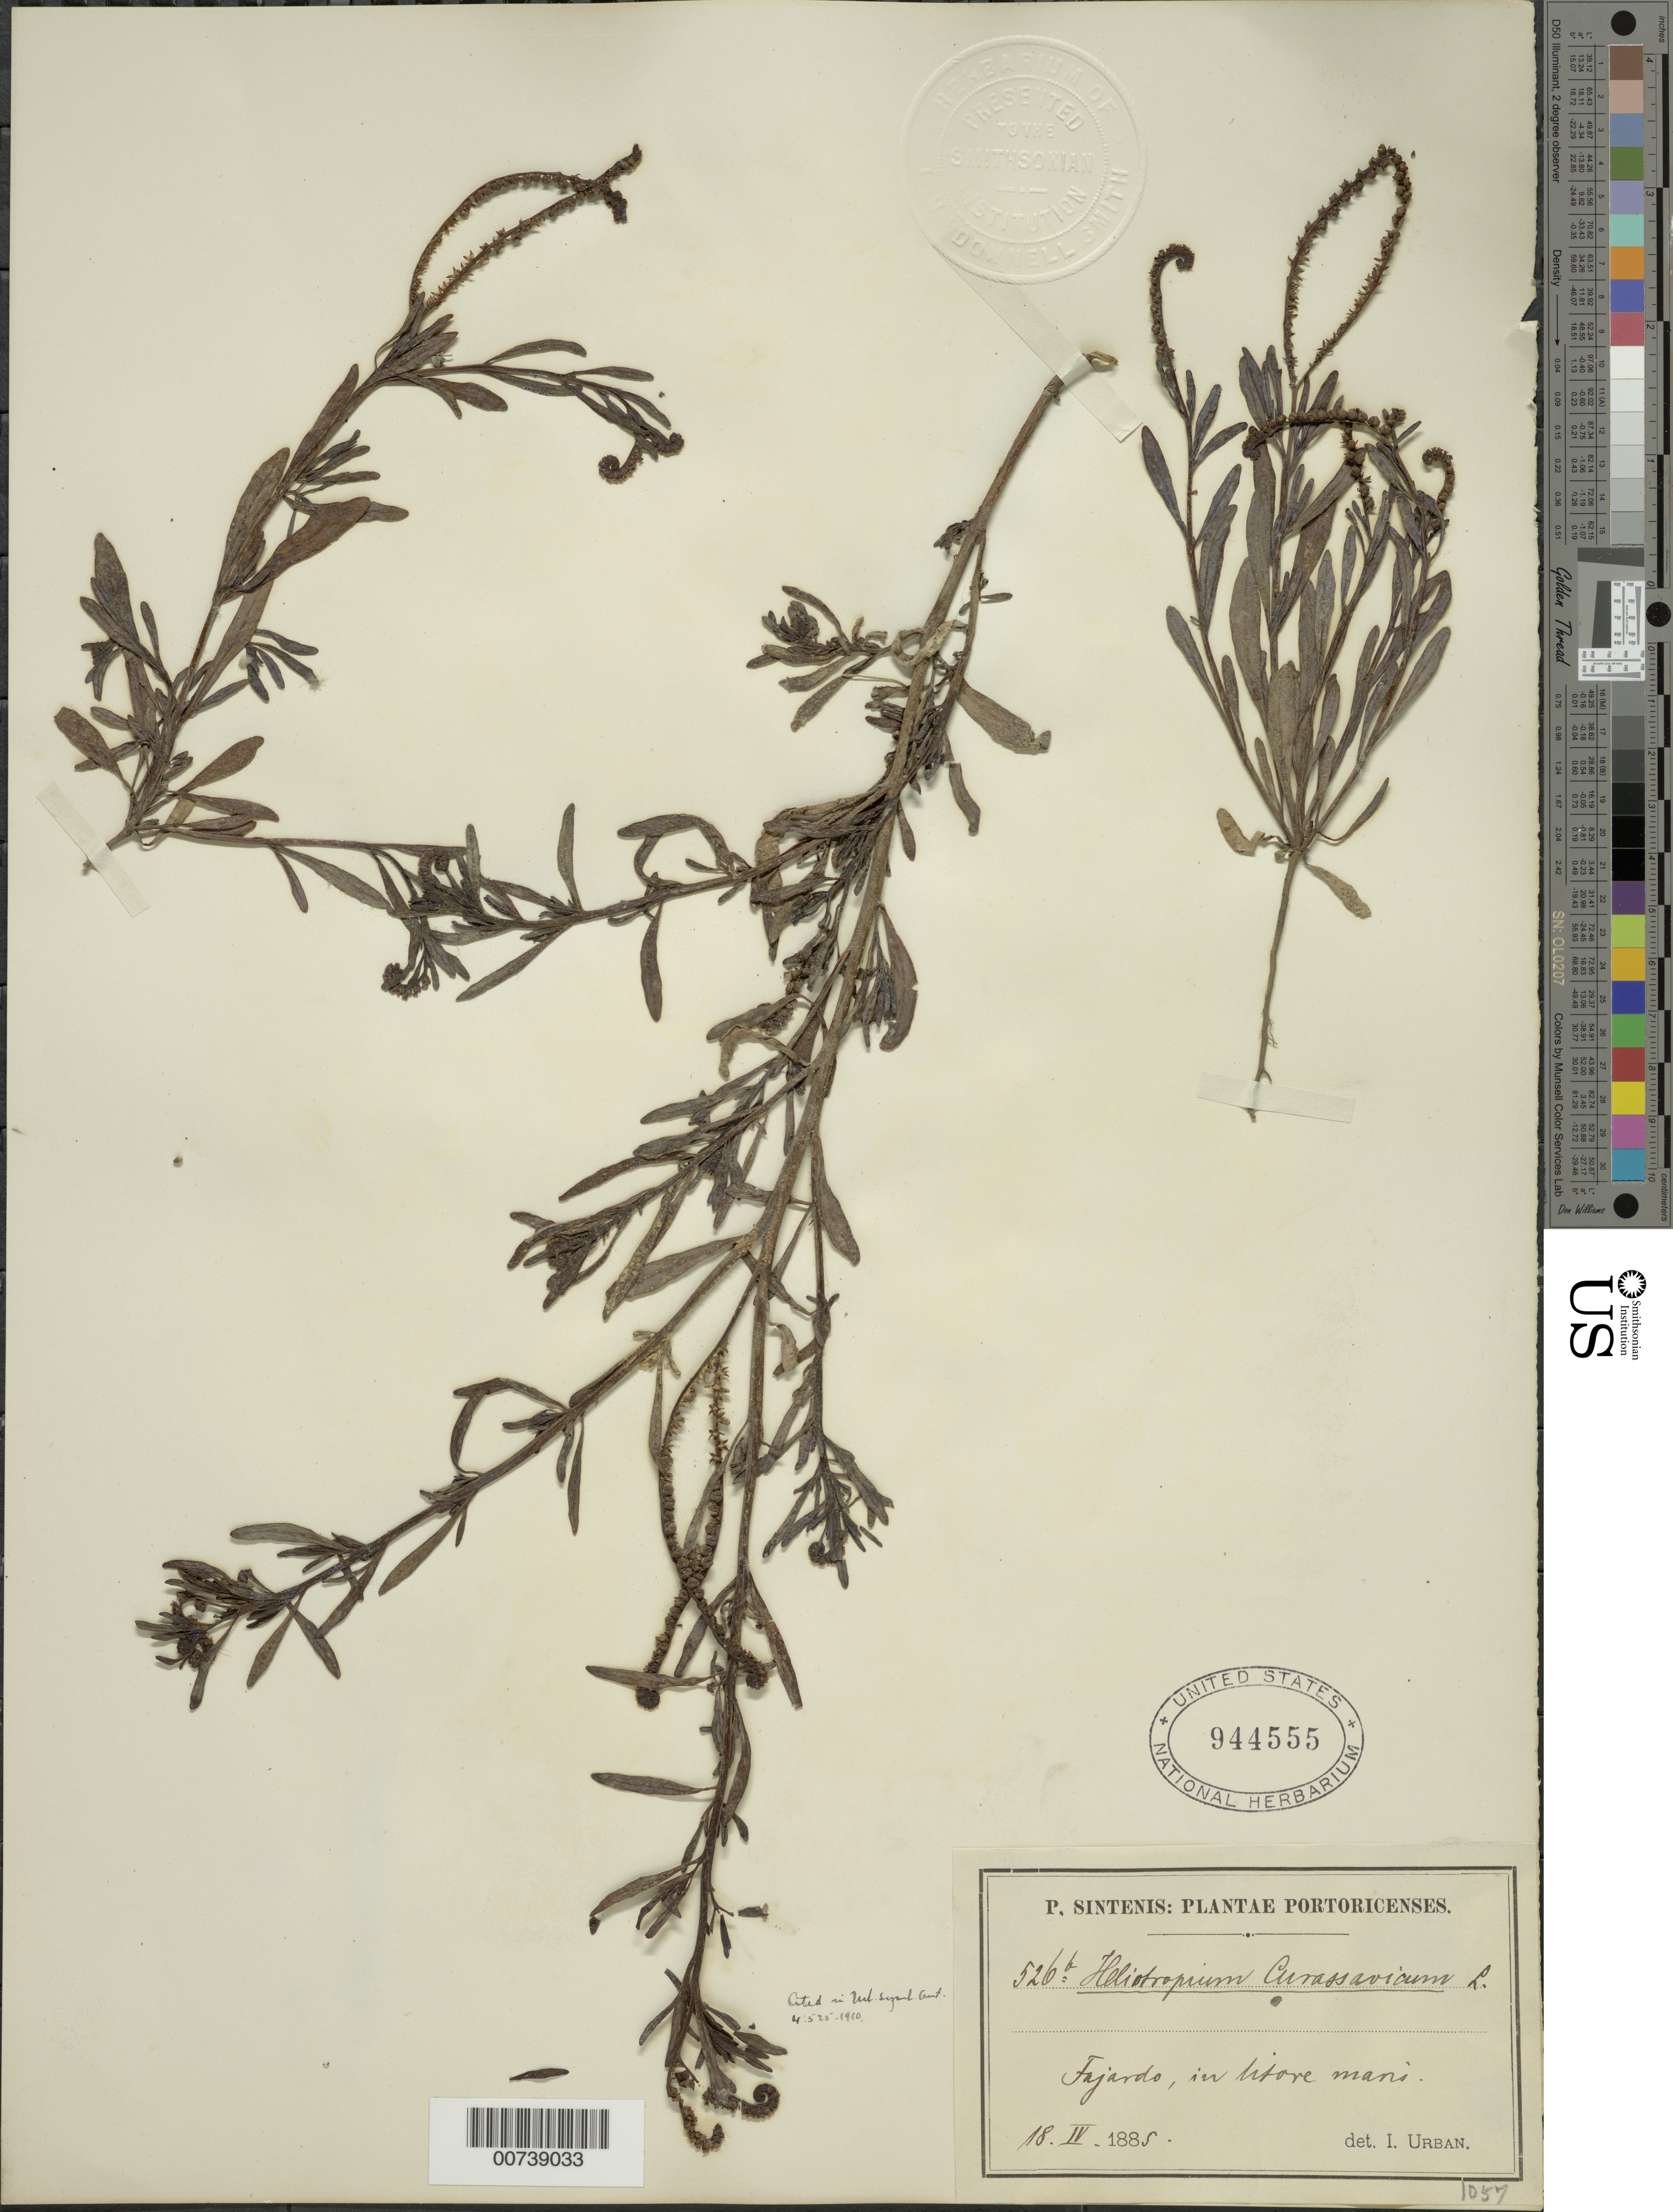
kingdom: Plantae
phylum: Tracheophyta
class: Magnoliopsida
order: Boraginales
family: Heliotropiaceae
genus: Heliotropium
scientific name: Heliotropium curassavicum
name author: L.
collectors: P. Sintenis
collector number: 526b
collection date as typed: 18 Apr 1885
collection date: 1885-04-18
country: Puerto Rico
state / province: Fajardo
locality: Fajardo, in litore maris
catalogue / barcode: US 944555